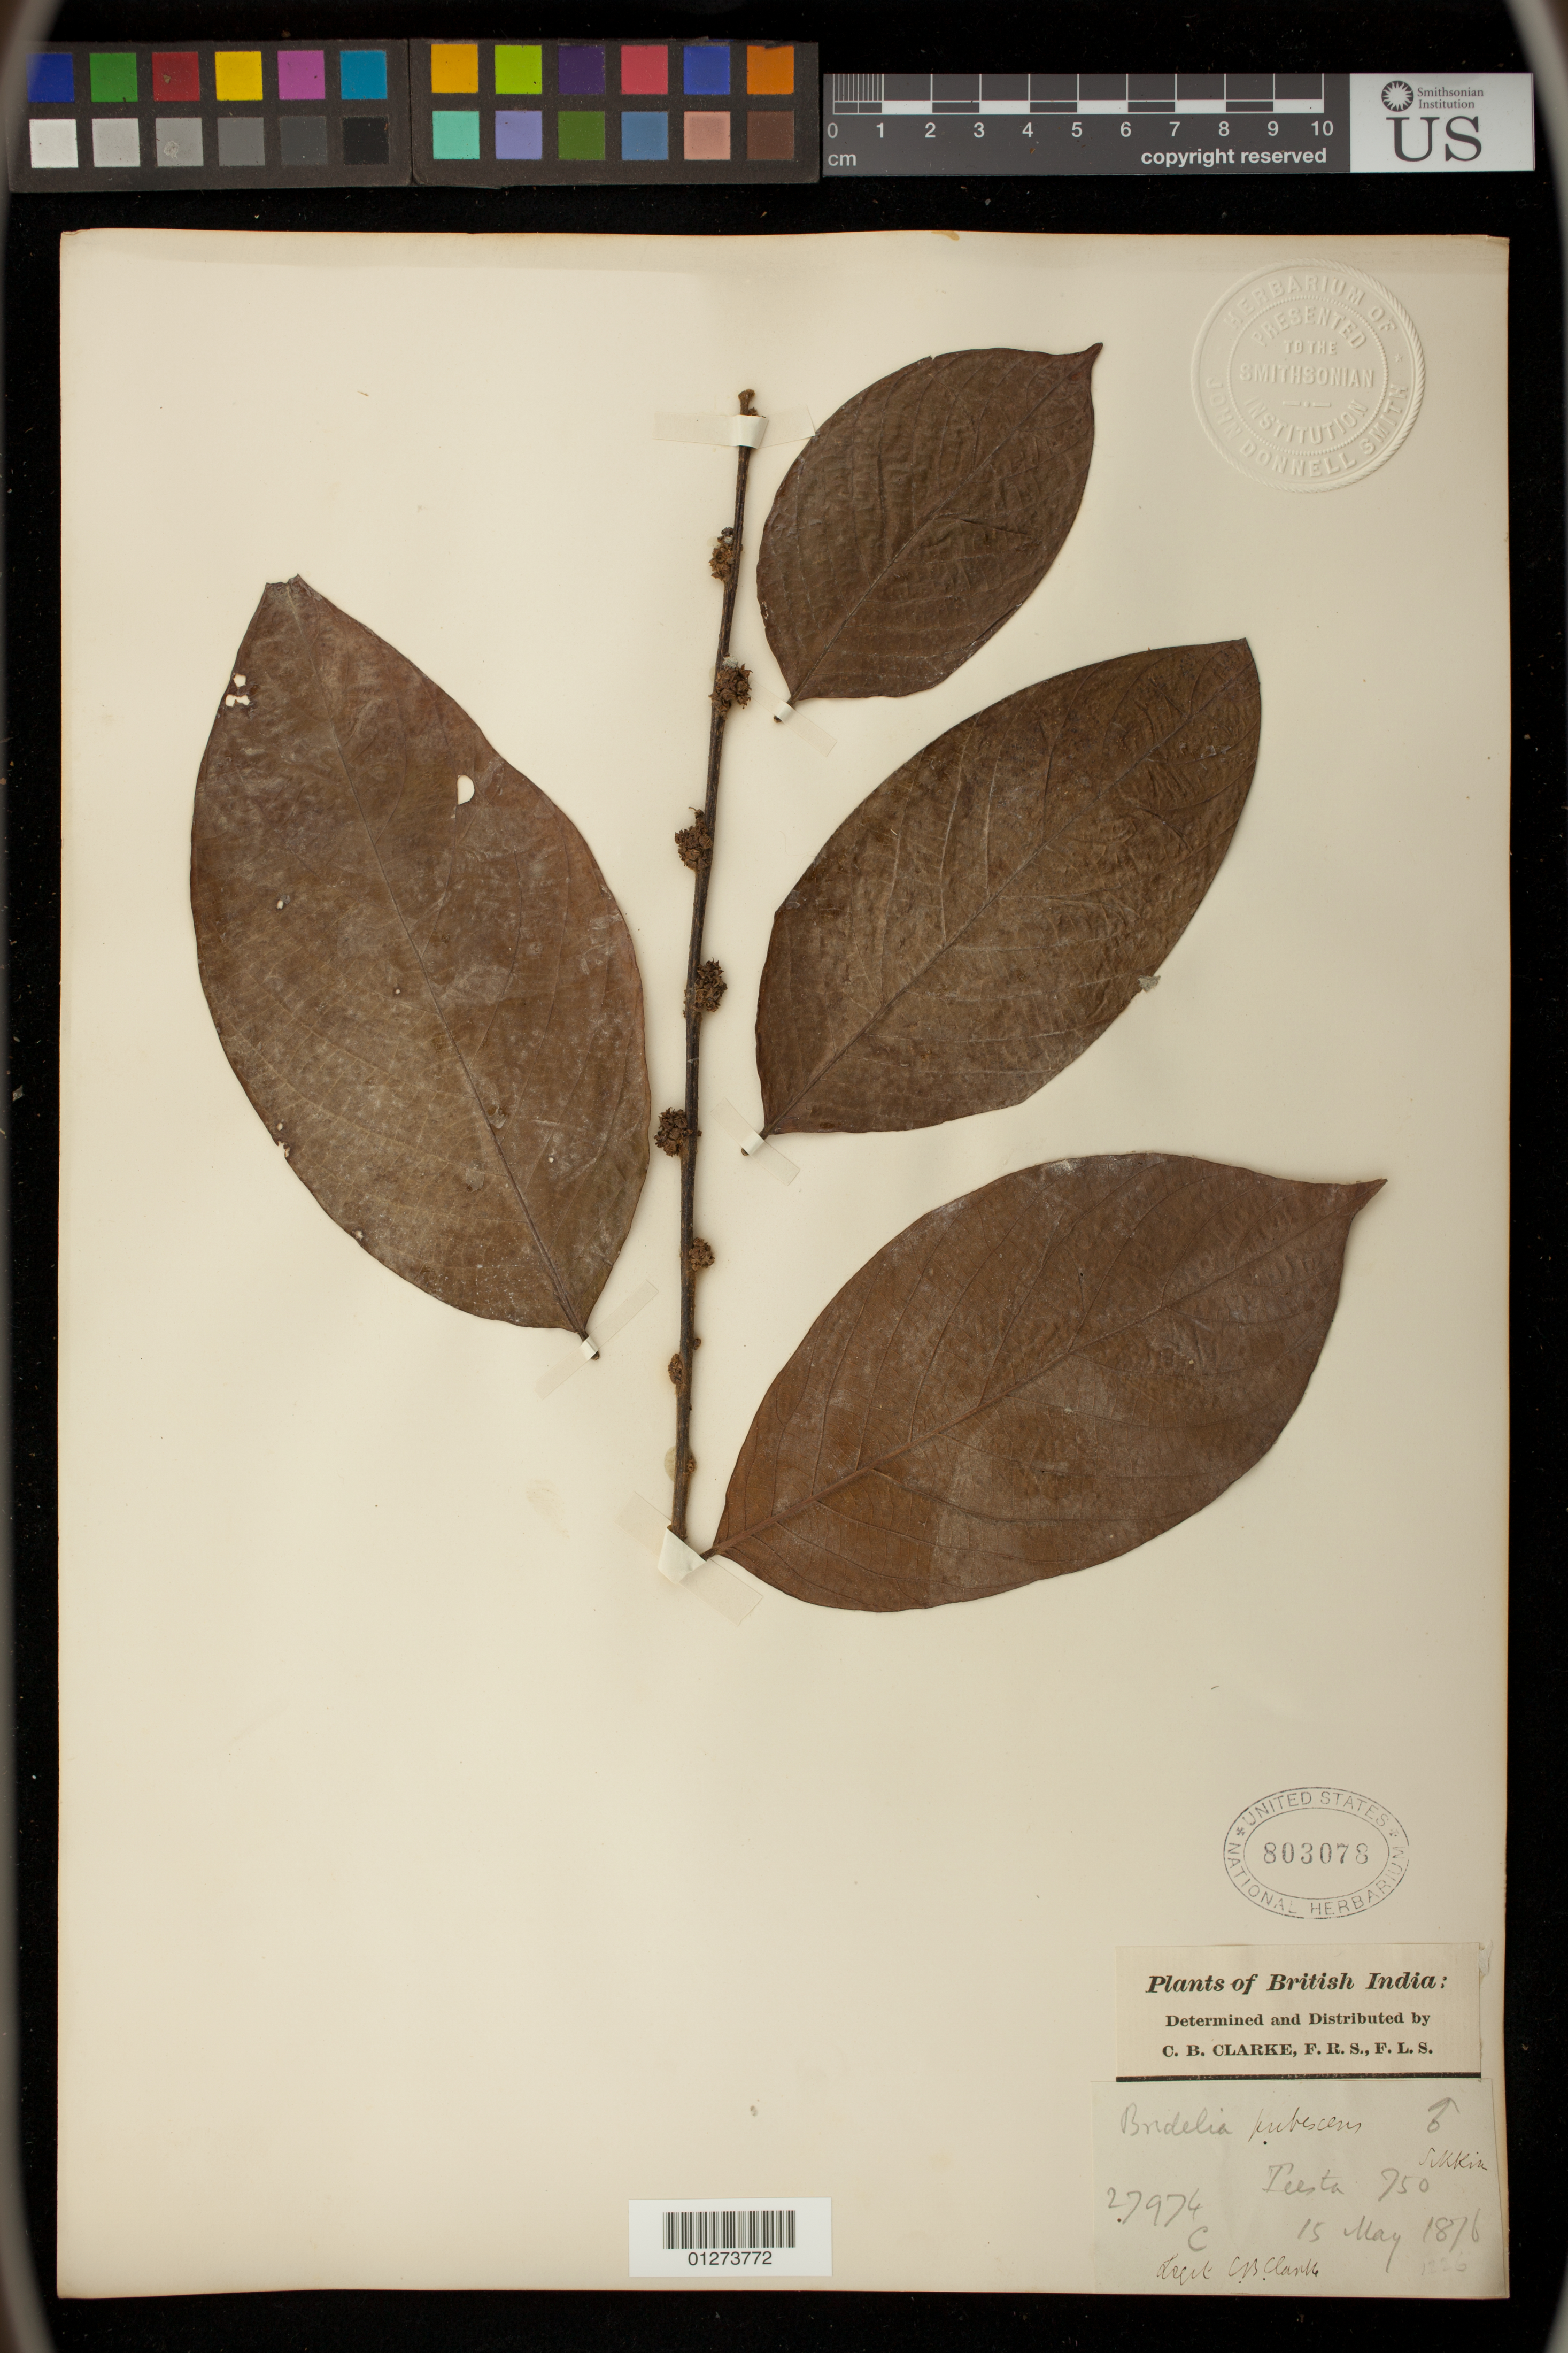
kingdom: Plantae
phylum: Tracheophyta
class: Magnoliopsida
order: Malpighiales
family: Phyllanthaceae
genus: Bridelia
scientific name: Bridelia retusa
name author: (L.) A. Juss.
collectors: C. B. Clarke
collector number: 27974C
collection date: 1876-05-15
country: India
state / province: Sikkim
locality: Testa, Sikkim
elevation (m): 750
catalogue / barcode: US 803078